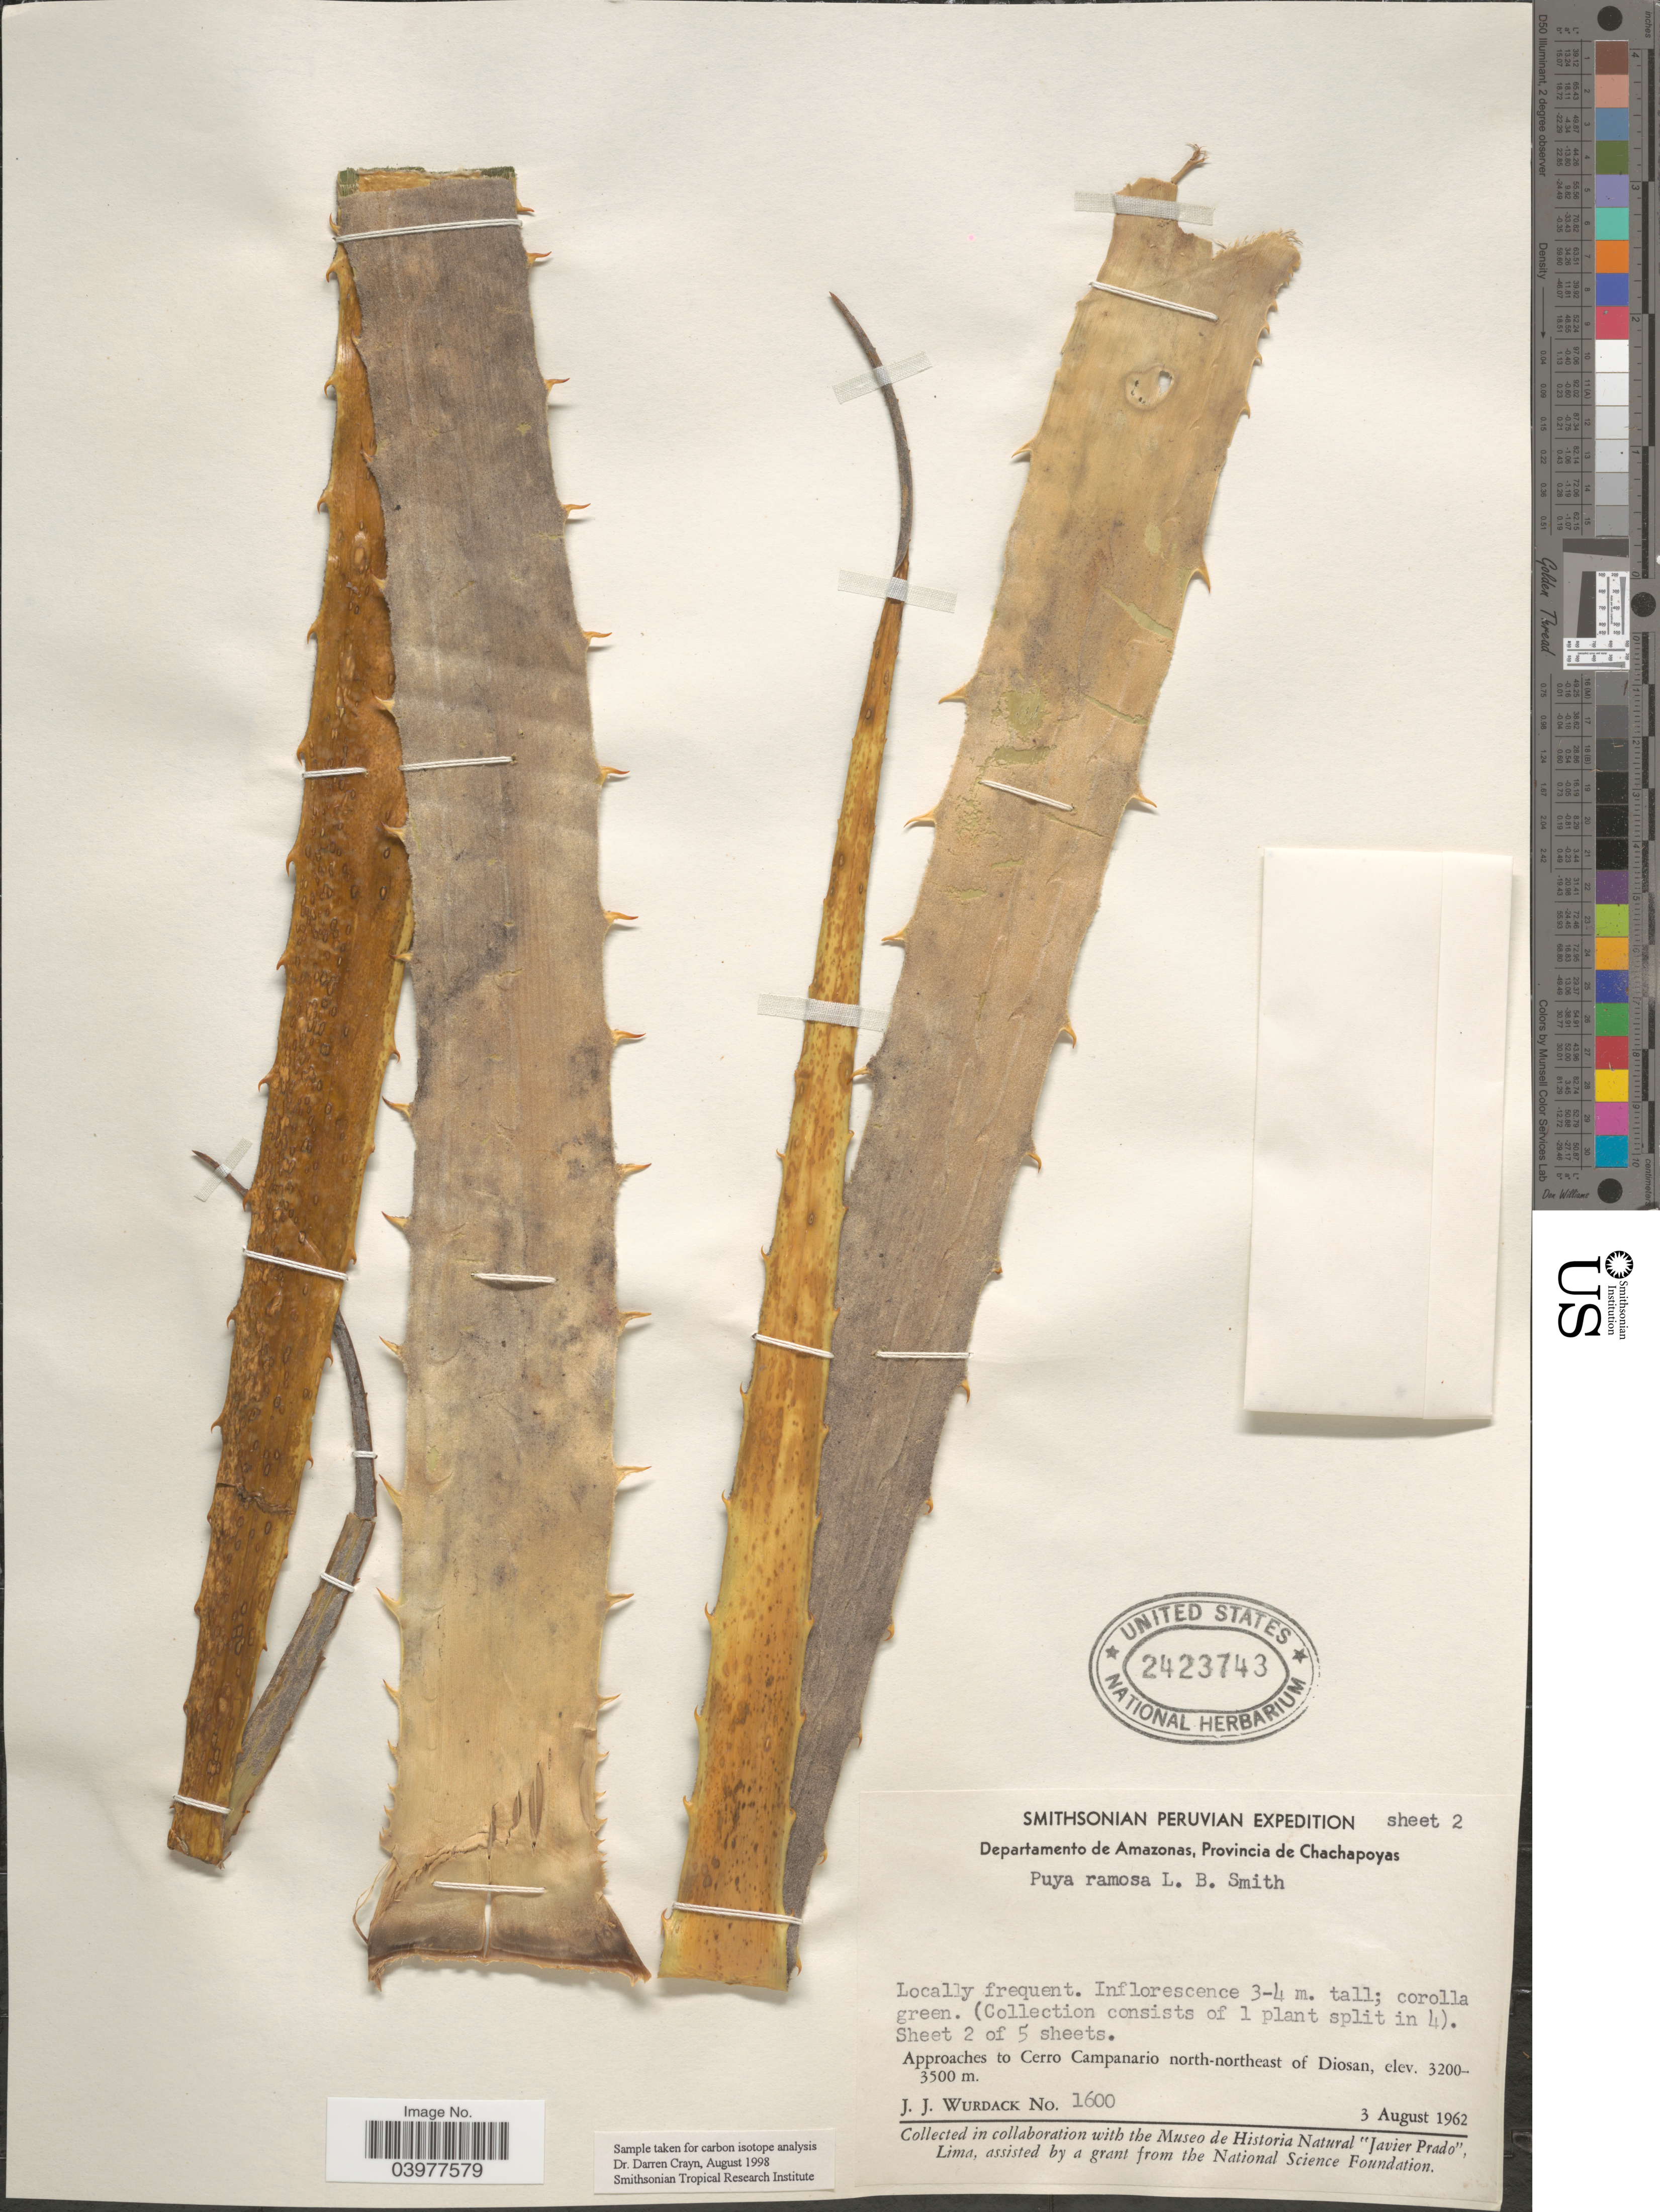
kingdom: Plantae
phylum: Tracheophyta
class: Liliopsida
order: Poales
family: Bromeliaceae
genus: Puya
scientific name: Puya ramosa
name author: L.B. Sm.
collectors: J. J. Wurdack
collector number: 1600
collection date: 1962-08-03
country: Peru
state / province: Amazonas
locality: Departamento de Amazonas, Provincia de Chachapoyas. Approaches to Cerro Campanario north-northeast of Diosan.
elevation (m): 3200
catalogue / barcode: US 2423743